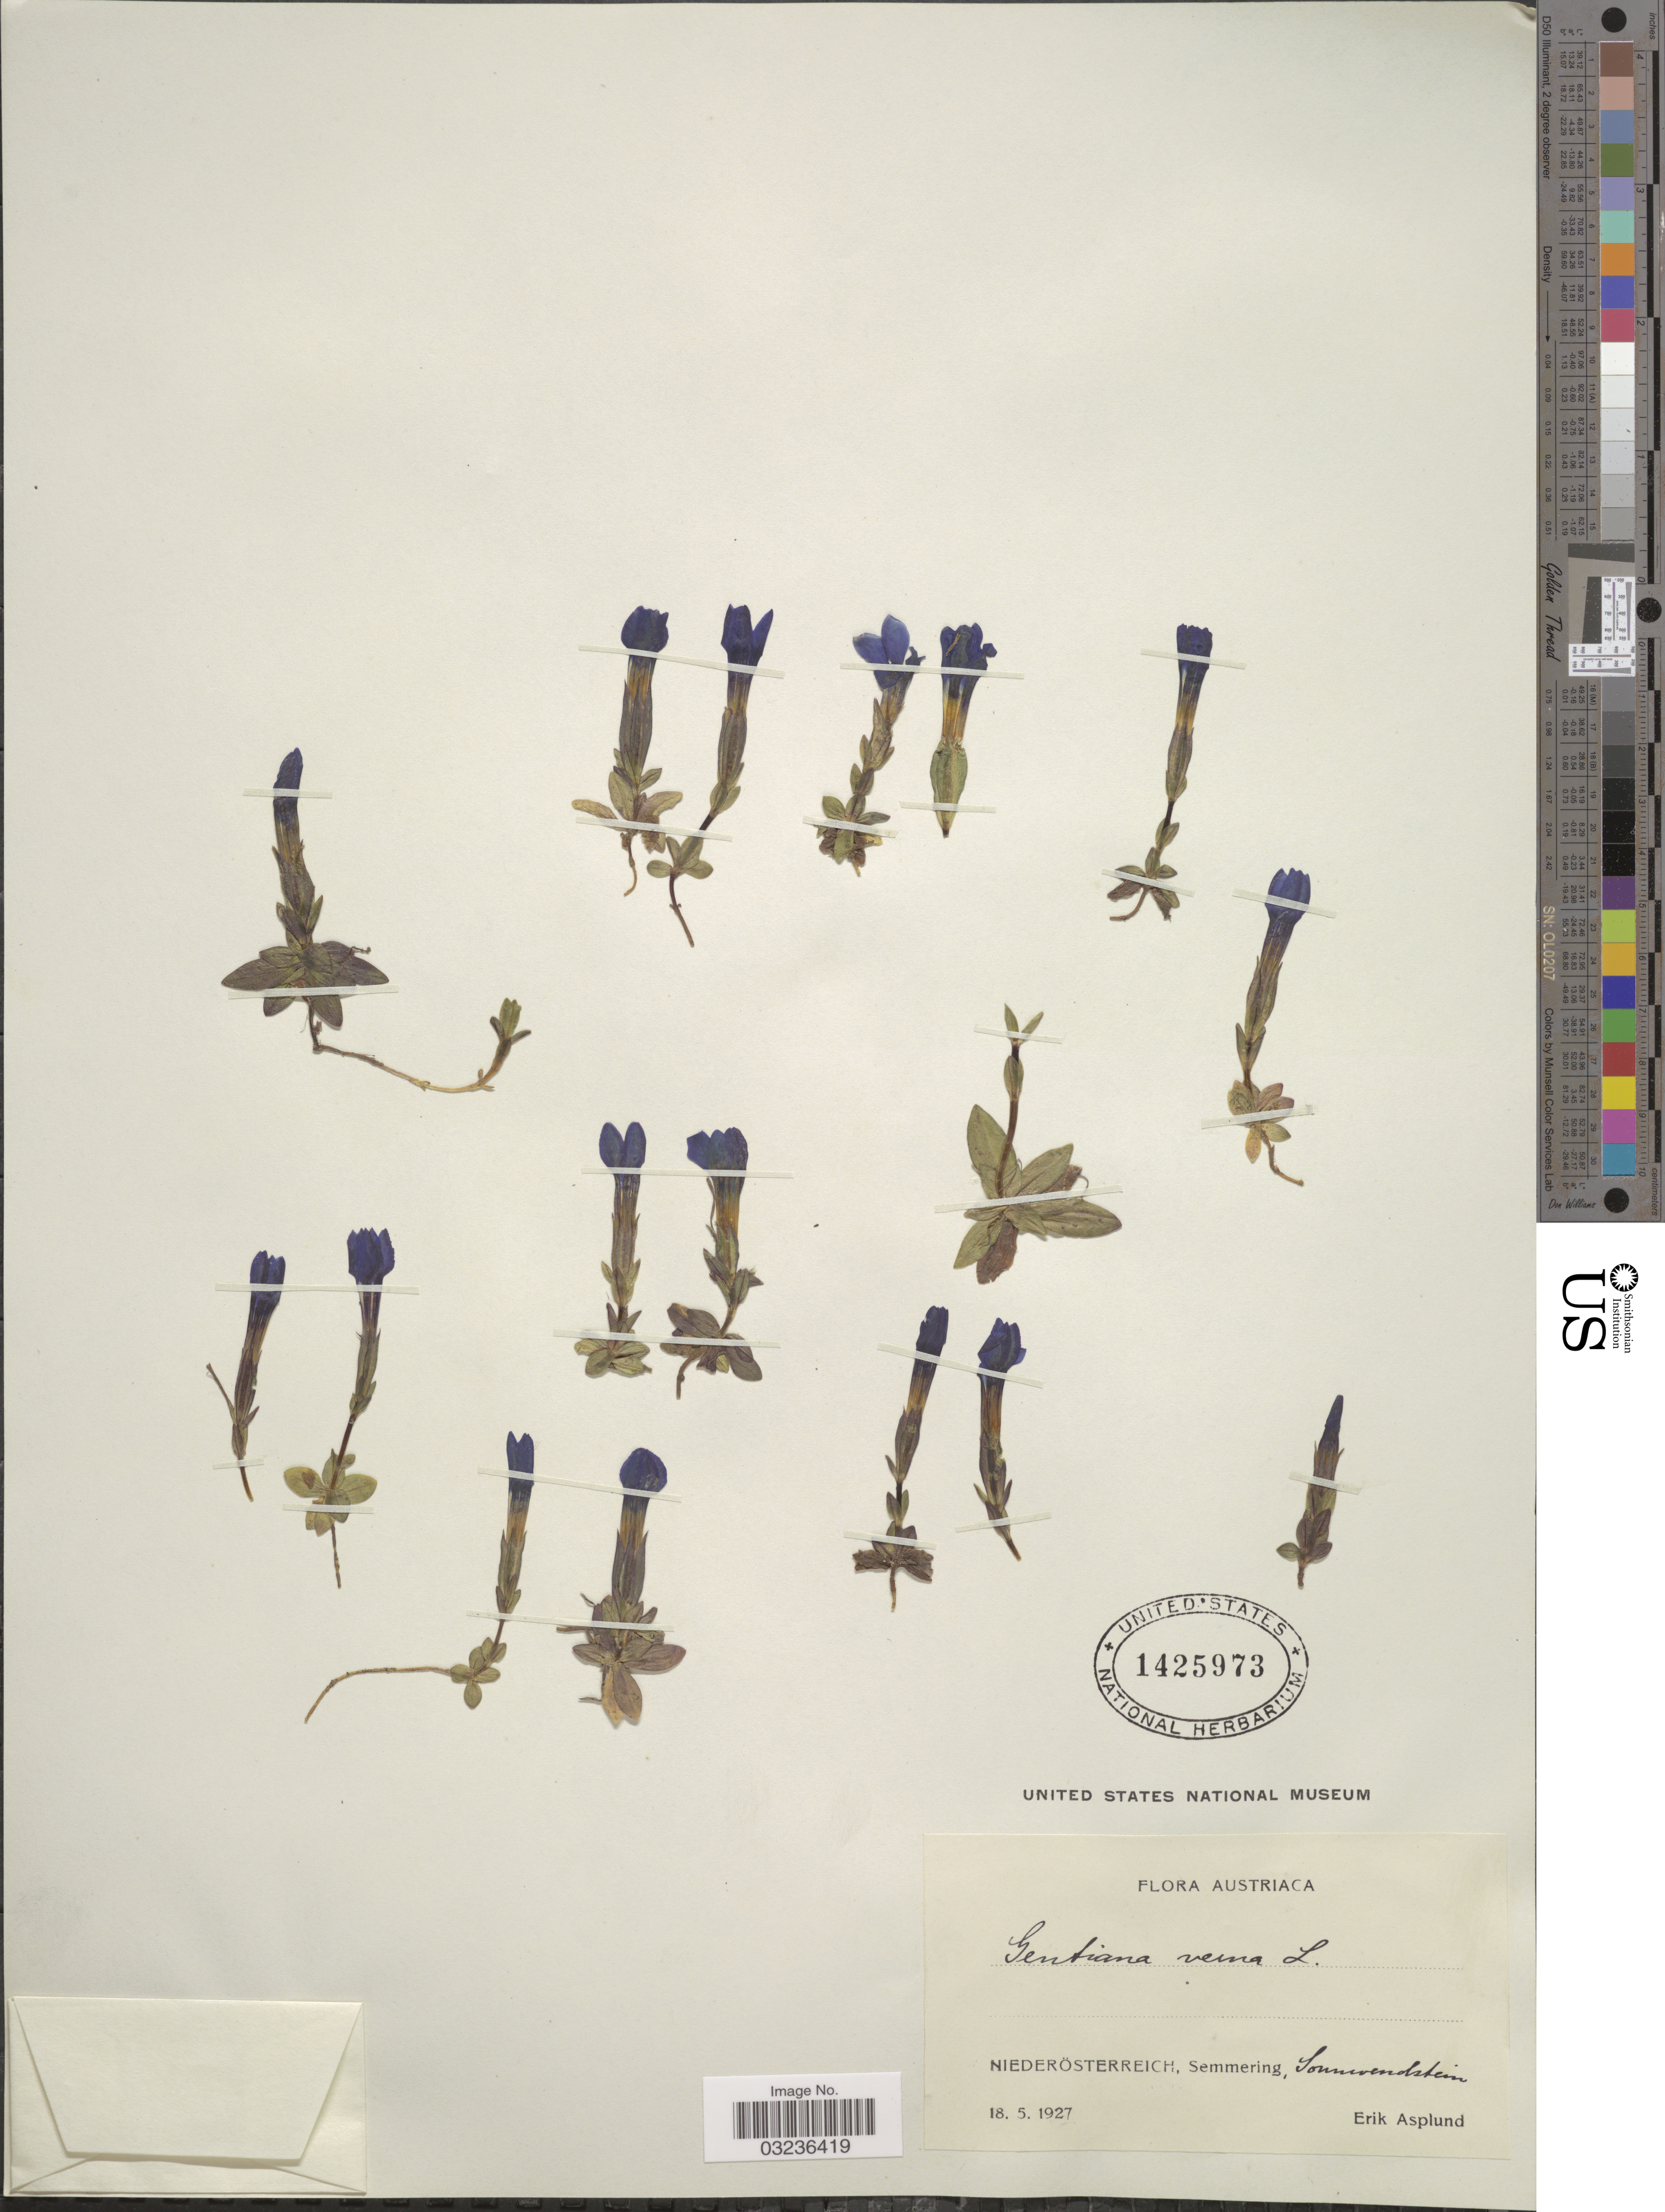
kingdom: Plantae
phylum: Tracheophyta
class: Magnoliopsida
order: Gentianales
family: Gentianaceae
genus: Gentiana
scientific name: Gentiana verna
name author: L.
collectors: E. Asplund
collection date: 1927-05-18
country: Austria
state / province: Niederosterreich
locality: Semmering, Sonnevendstein.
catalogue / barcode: US 1425973